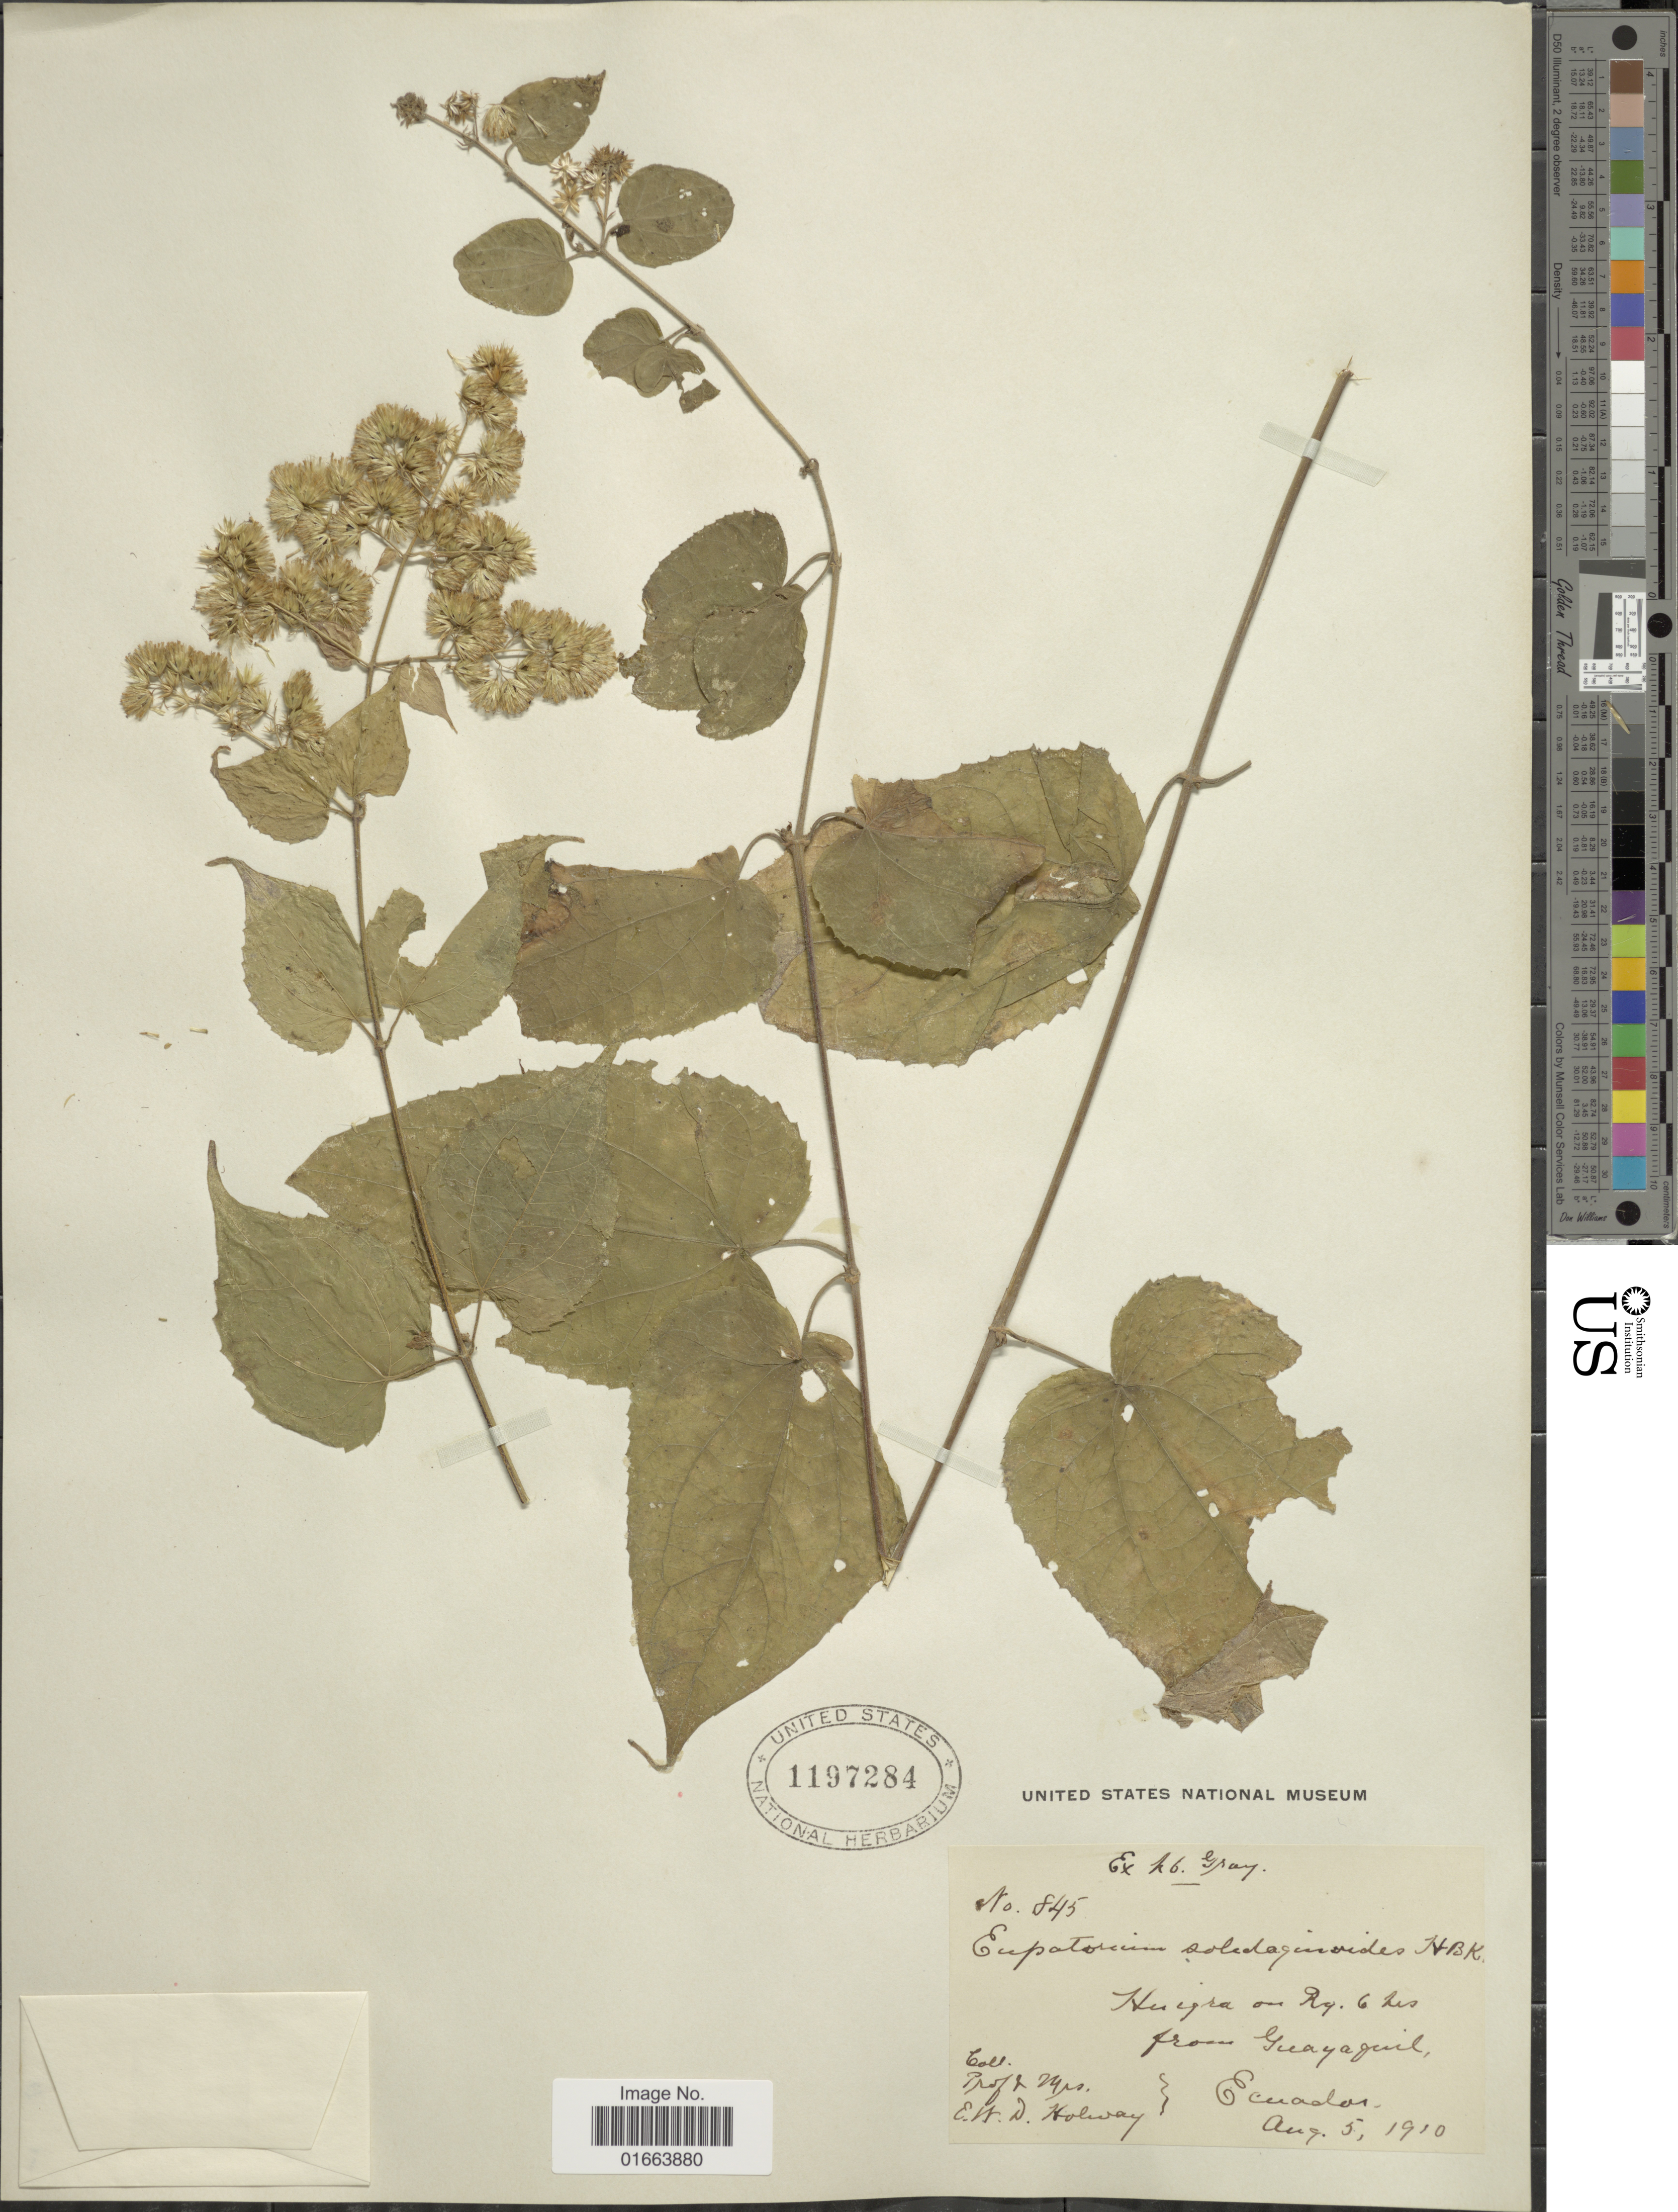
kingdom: Plantae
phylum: Tracheophyta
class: Magnoliopsida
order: Asterales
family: Asteraceae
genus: Koanophyllon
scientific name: Koanophyllon solidaginoides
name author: (Kunth) R.M. King & H. Rob.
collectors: E. W. D. Holway & E. Holway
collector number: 845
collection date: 1910-08-05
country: Ecuador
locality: Huigra on Rd. 6 km from Guayaquil [interpreted]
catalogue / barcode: US 1197284